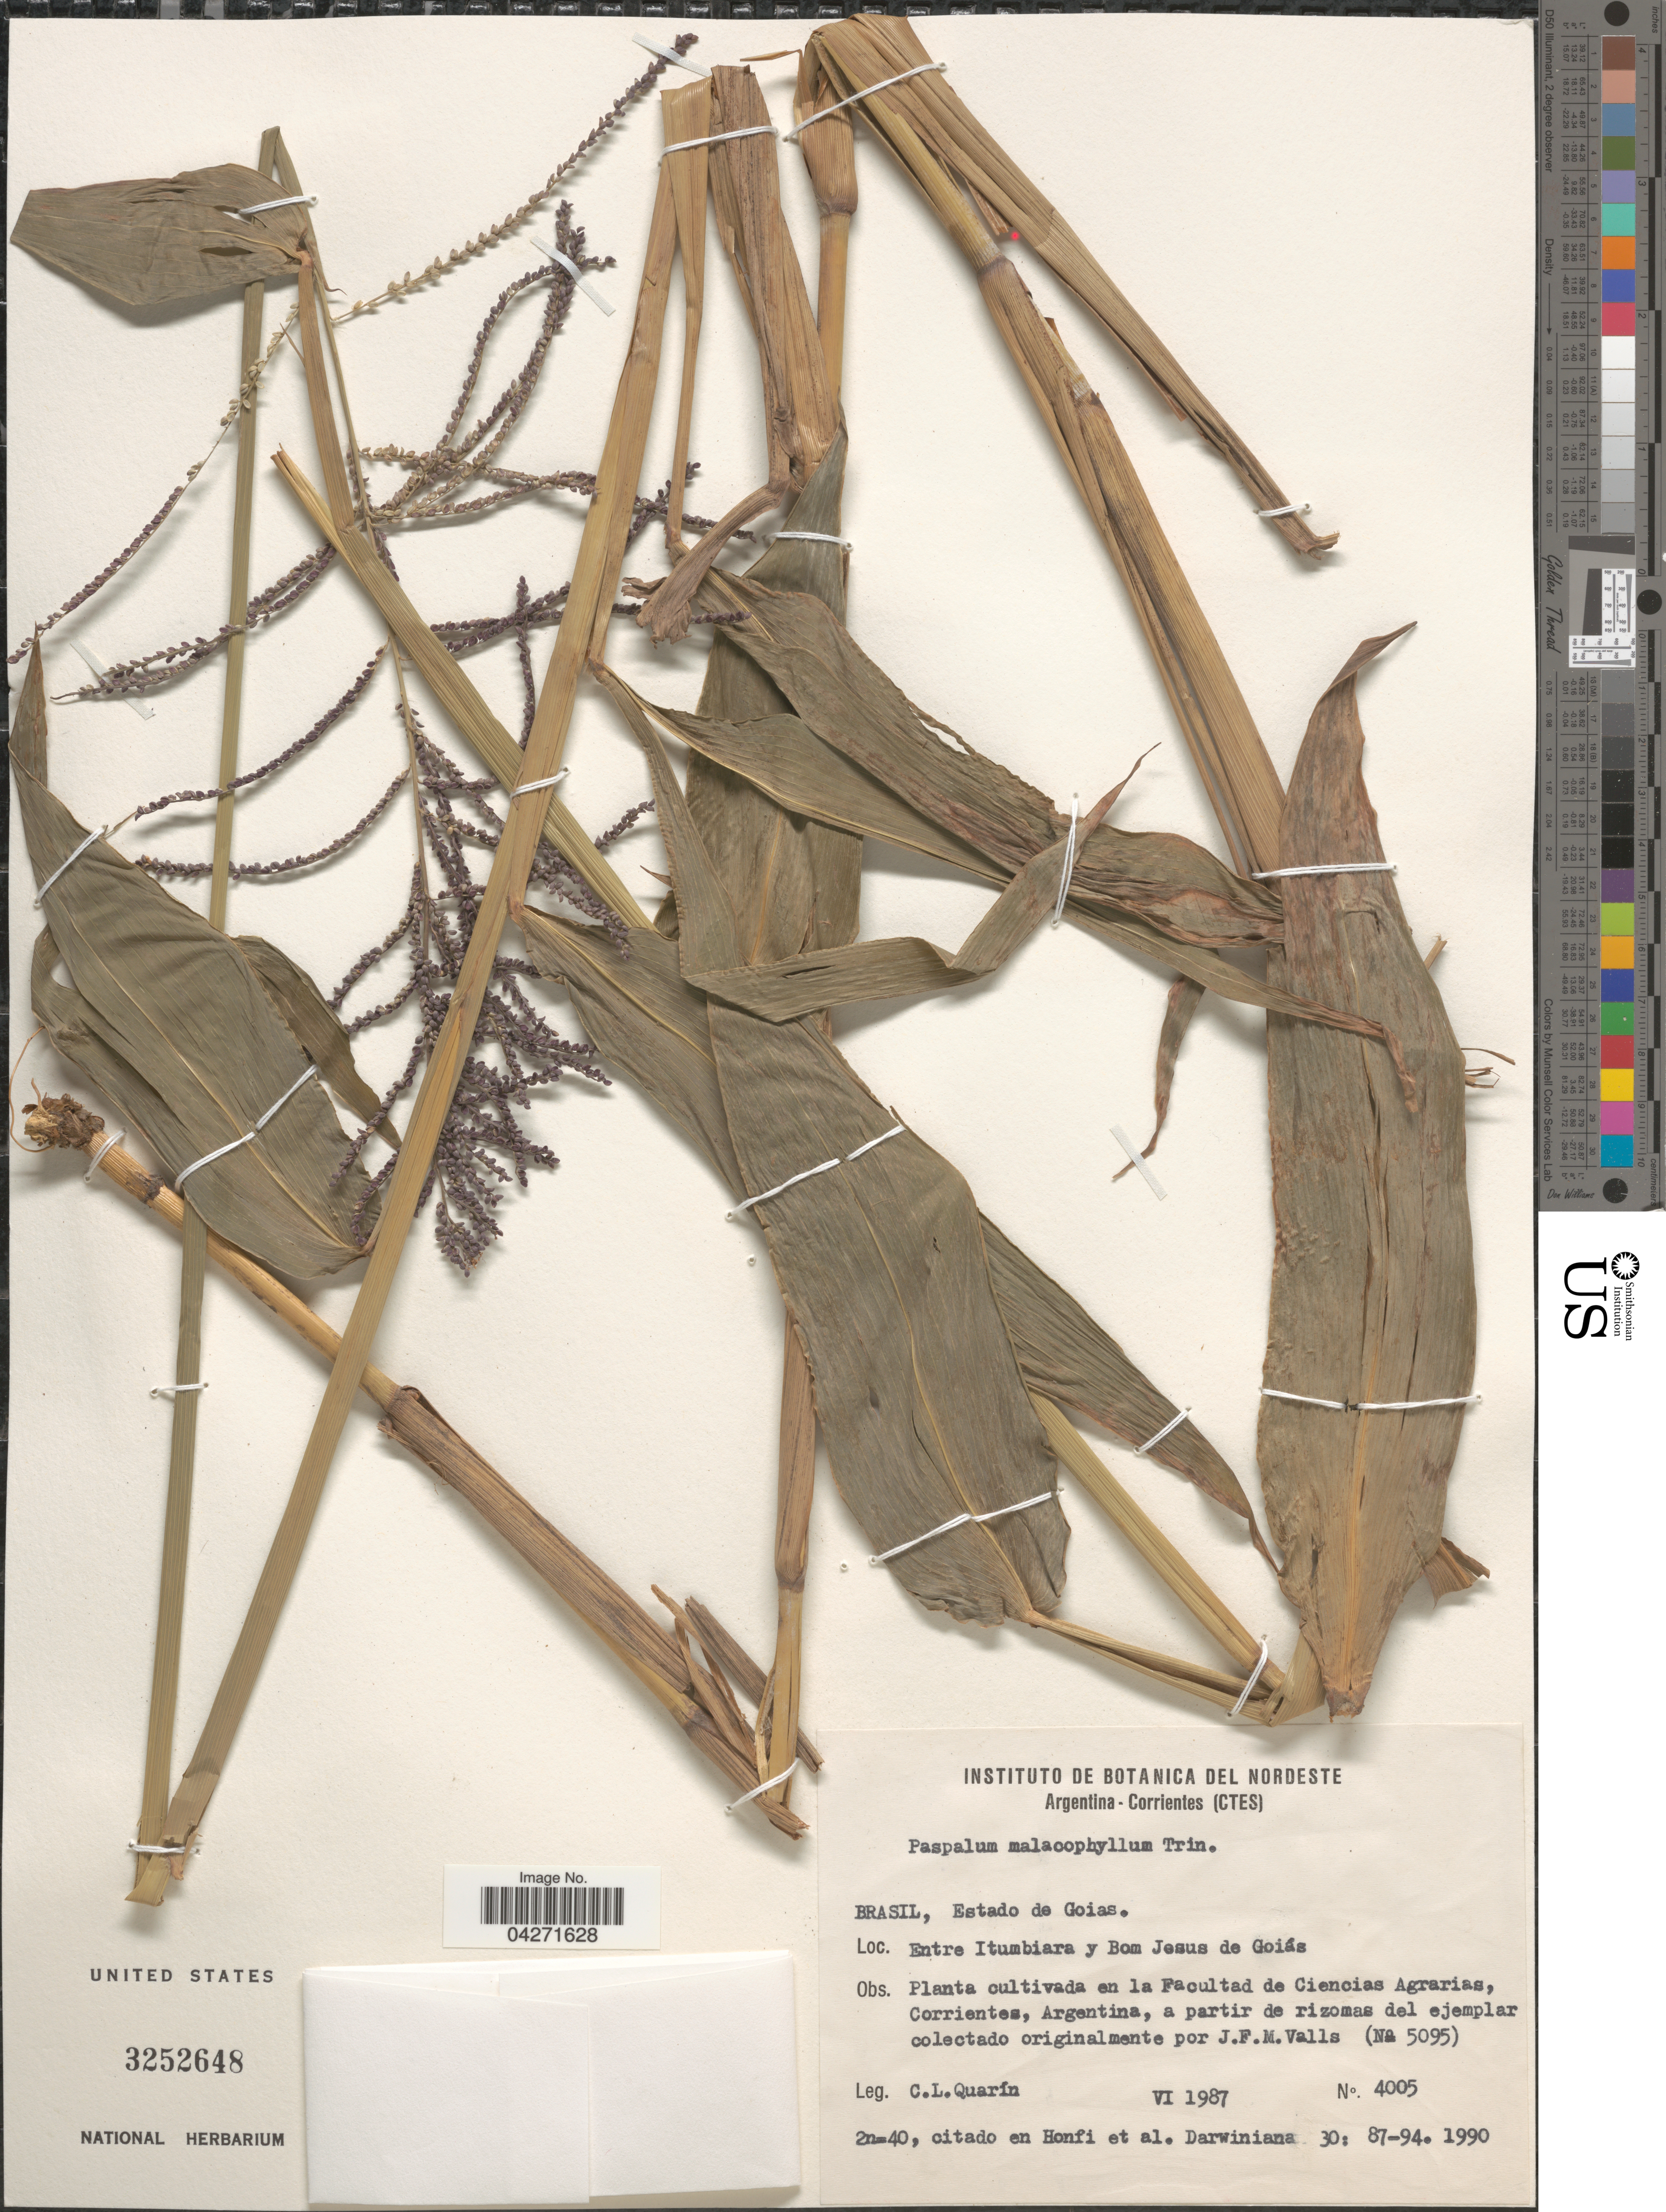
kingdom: Plantae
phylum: Tracheophyta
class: Liliopsida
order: Poales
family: Poaceae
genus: Paspalum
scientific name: Paspalum malacophyllum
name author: Trin.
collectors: C. Quarin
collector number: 4005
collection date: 1987-06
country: Argentina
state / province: Corrientes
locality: Planta cultivada en la Facultad de Cienoias Agrarias.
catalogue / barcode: US 3252648